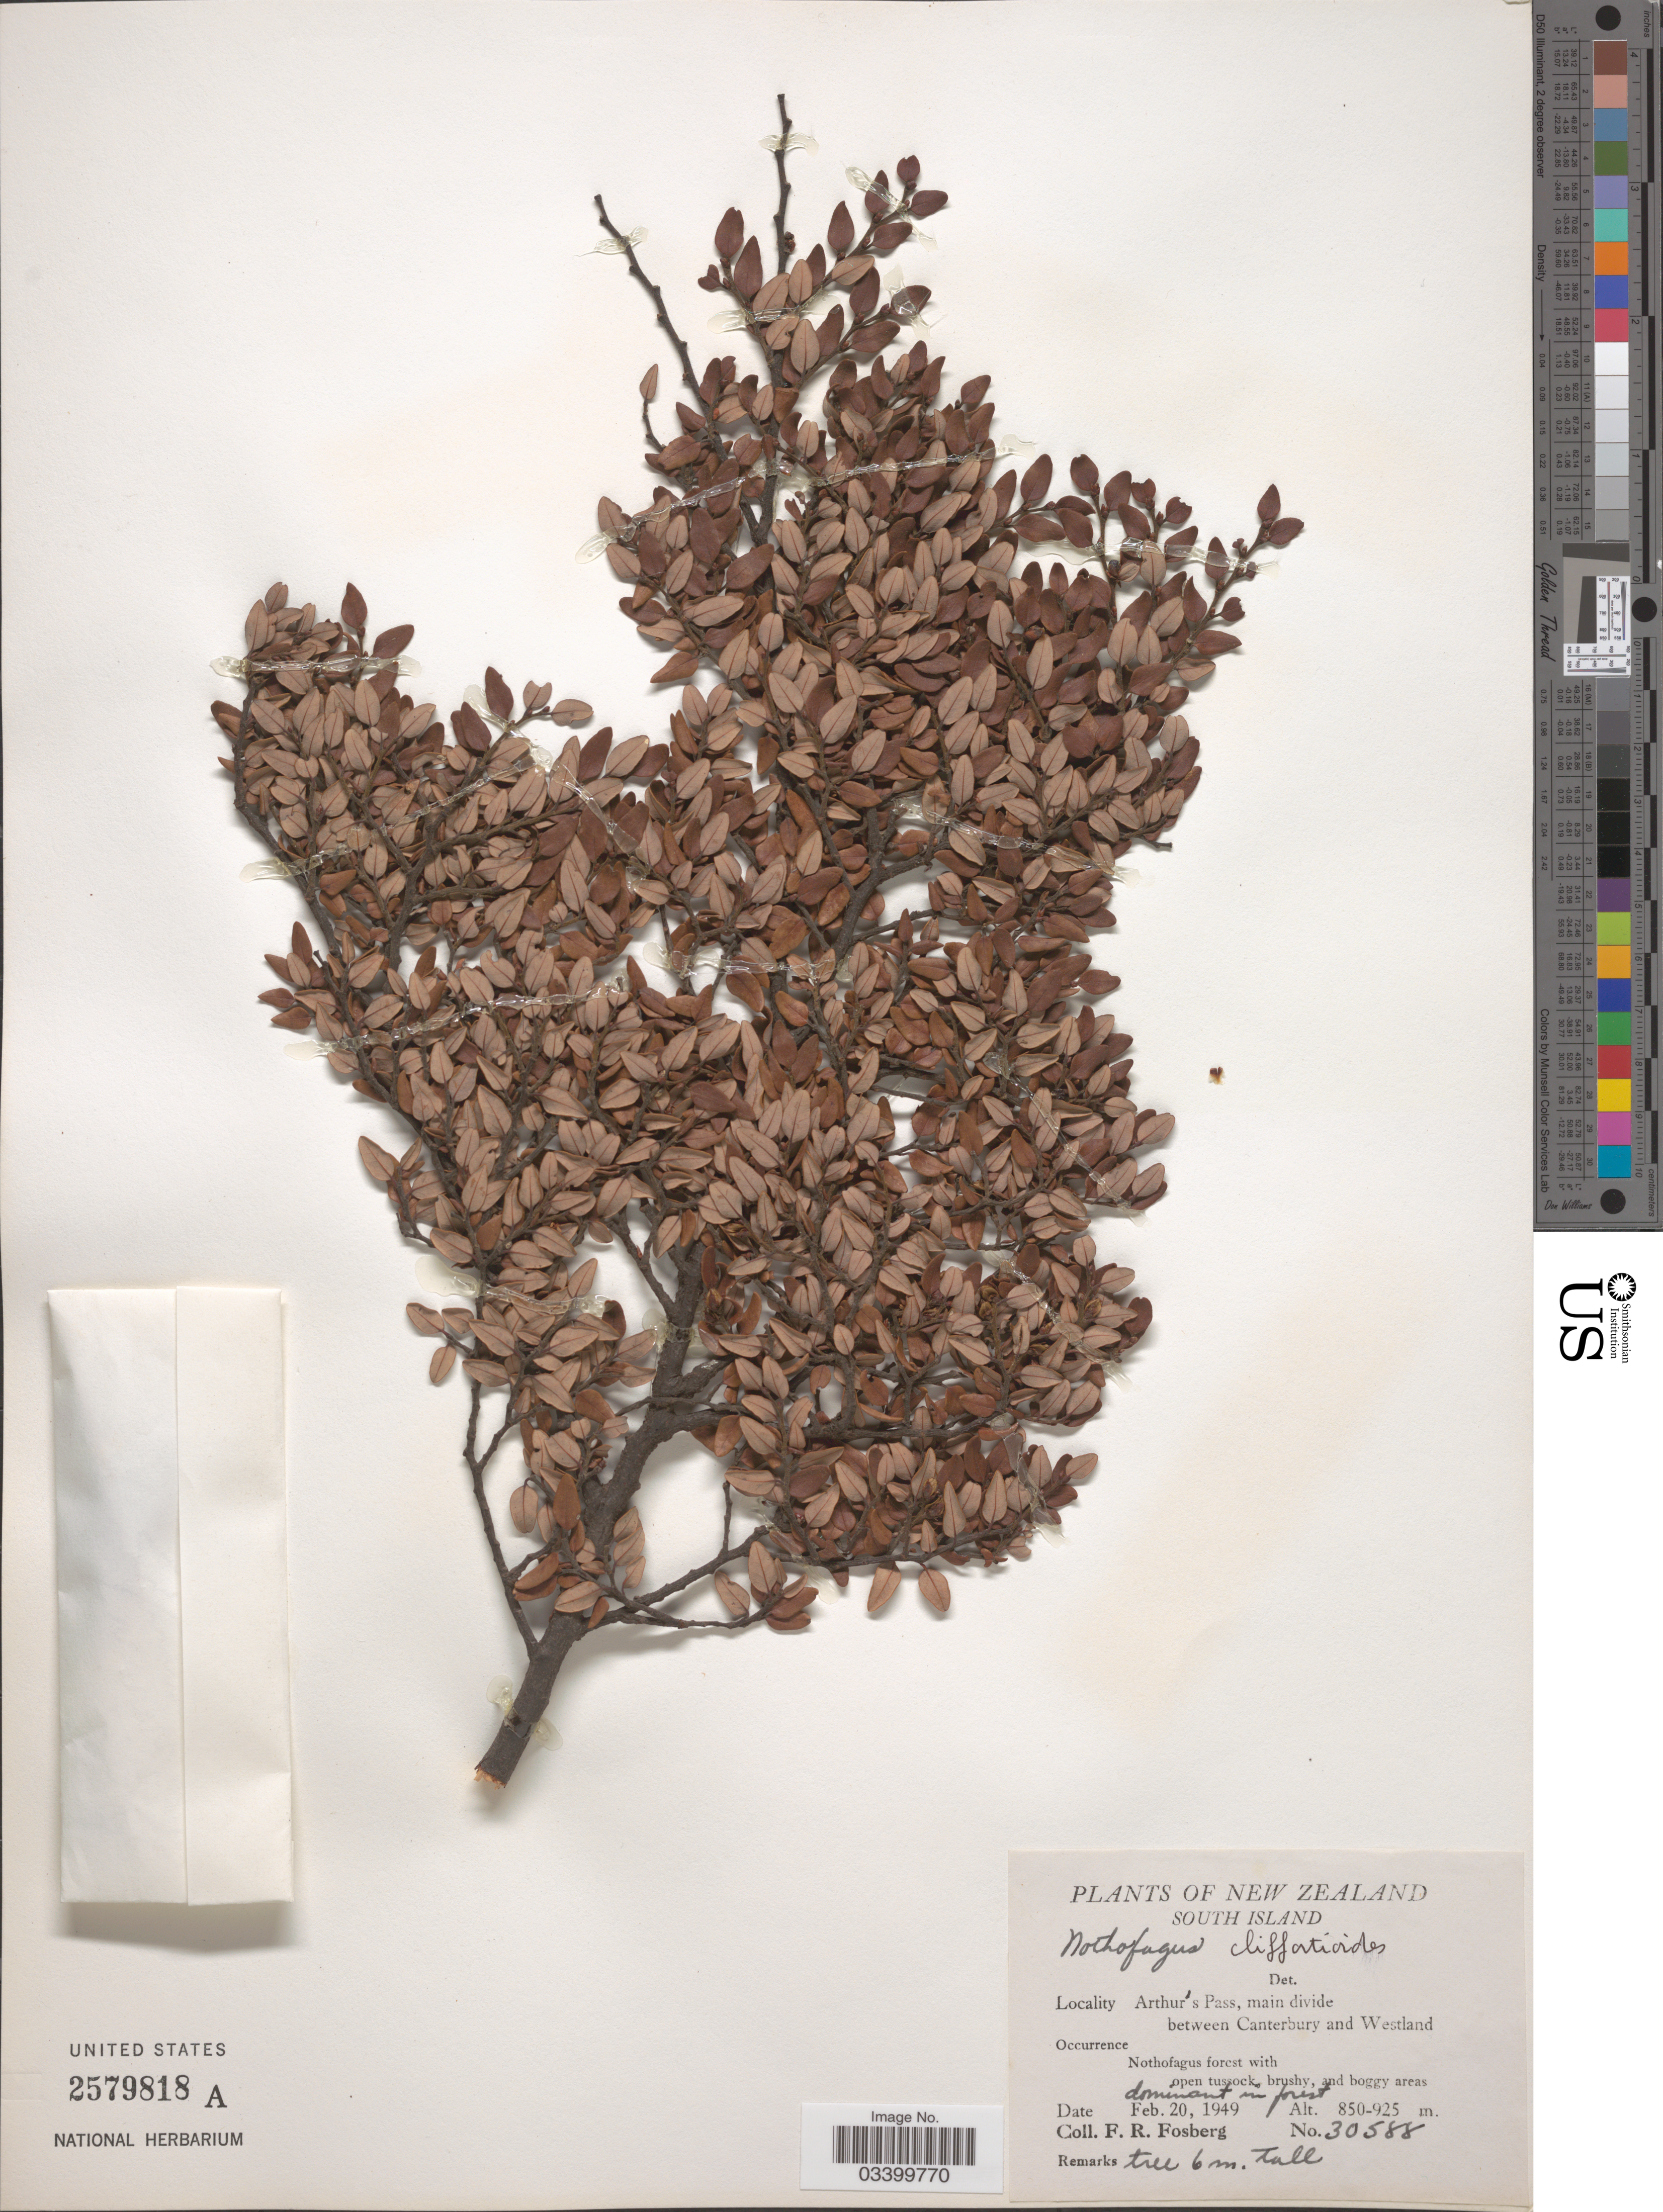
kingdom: Plantae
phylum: Tracheophyta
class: Magnoliopsida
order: Fagales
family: Nothofagaceae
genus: Nothofagus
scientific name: Nothofagus cliffortioides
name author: (Hook. f.) Oerst.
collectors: F. R. Fosberg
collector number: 30588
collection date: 1949-02-20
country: New Zealand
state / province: Canterbury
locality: South Island. Arthur's Pass, main divide between Canterbury and Westland.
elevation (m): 850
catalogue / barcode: US 2579818A